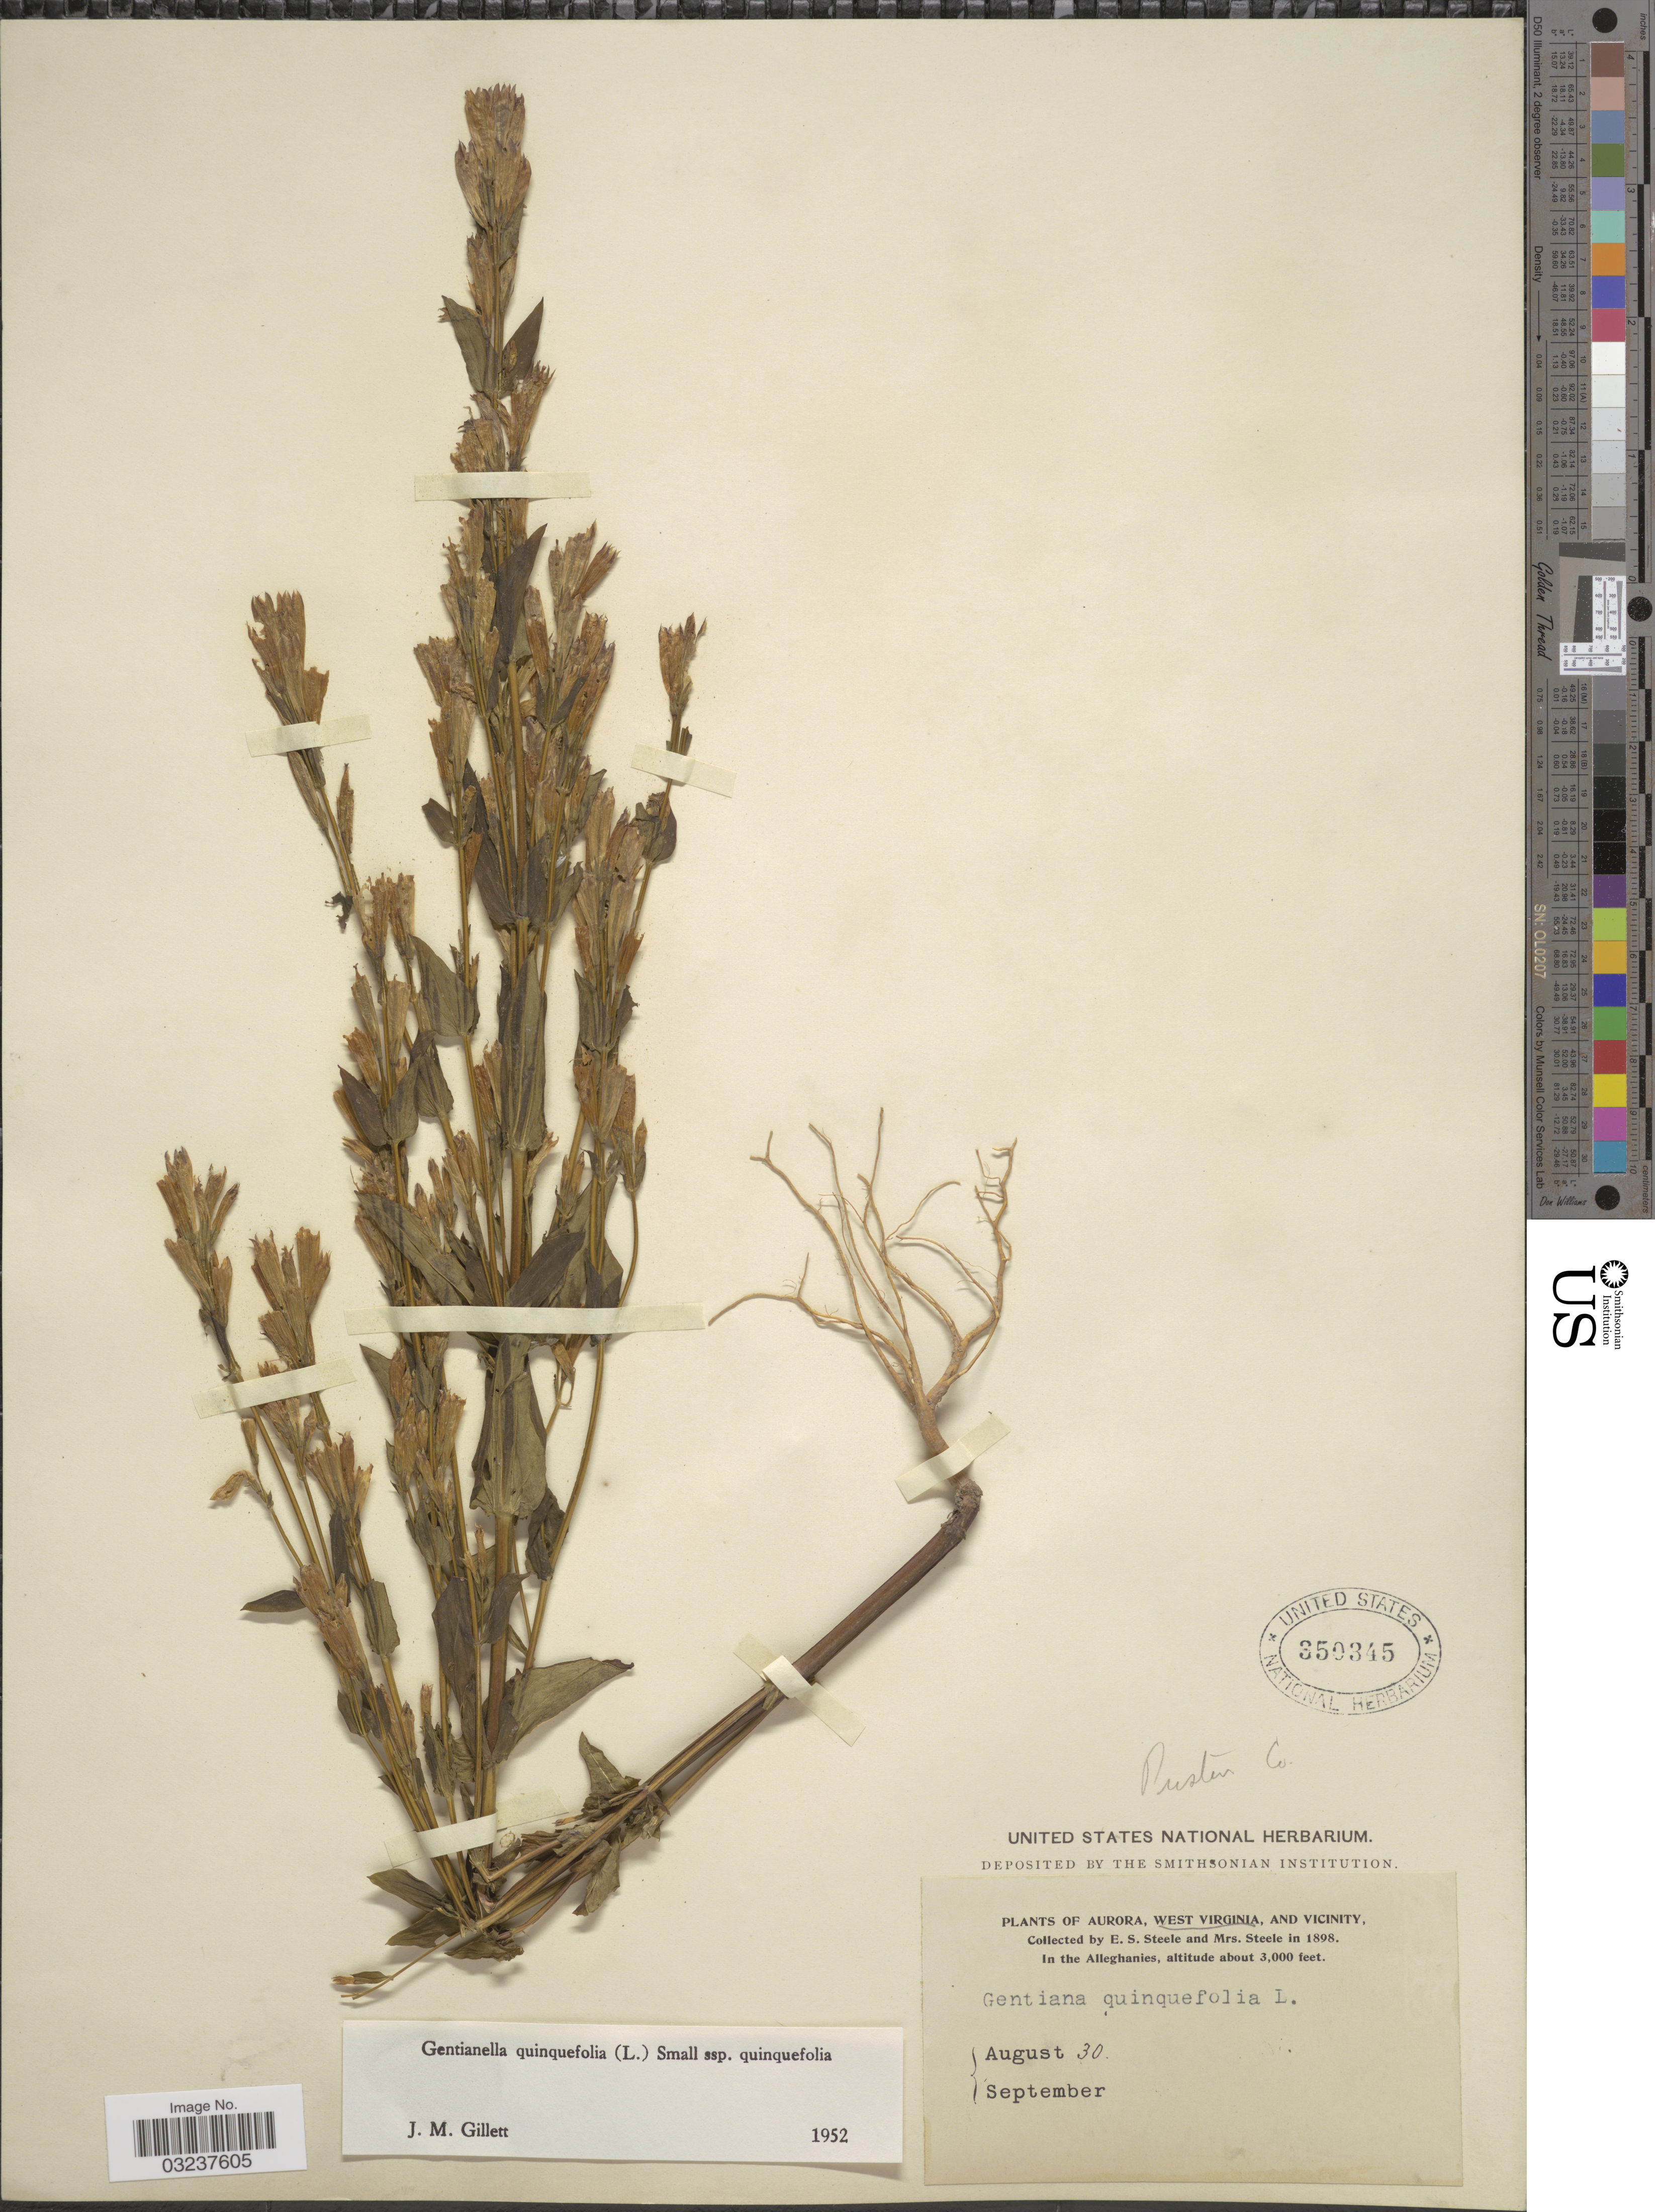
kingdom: Plantae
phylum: Tracheophyta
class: Magnoliopsida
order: Gentianales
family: Gentianaceae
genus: Gentianella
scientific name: Gentianella quinquefolia subsp. quinquefolia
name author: (L.) Small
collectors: E. Steele & Mrs. E. S. Steele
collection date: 1898-08-30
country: United States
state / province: West Virginia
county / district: Preston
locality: Aurora, West Virginia, and Vicinity, In the Alleghanies. Preston Co.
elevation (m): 914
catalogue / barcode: US 350345